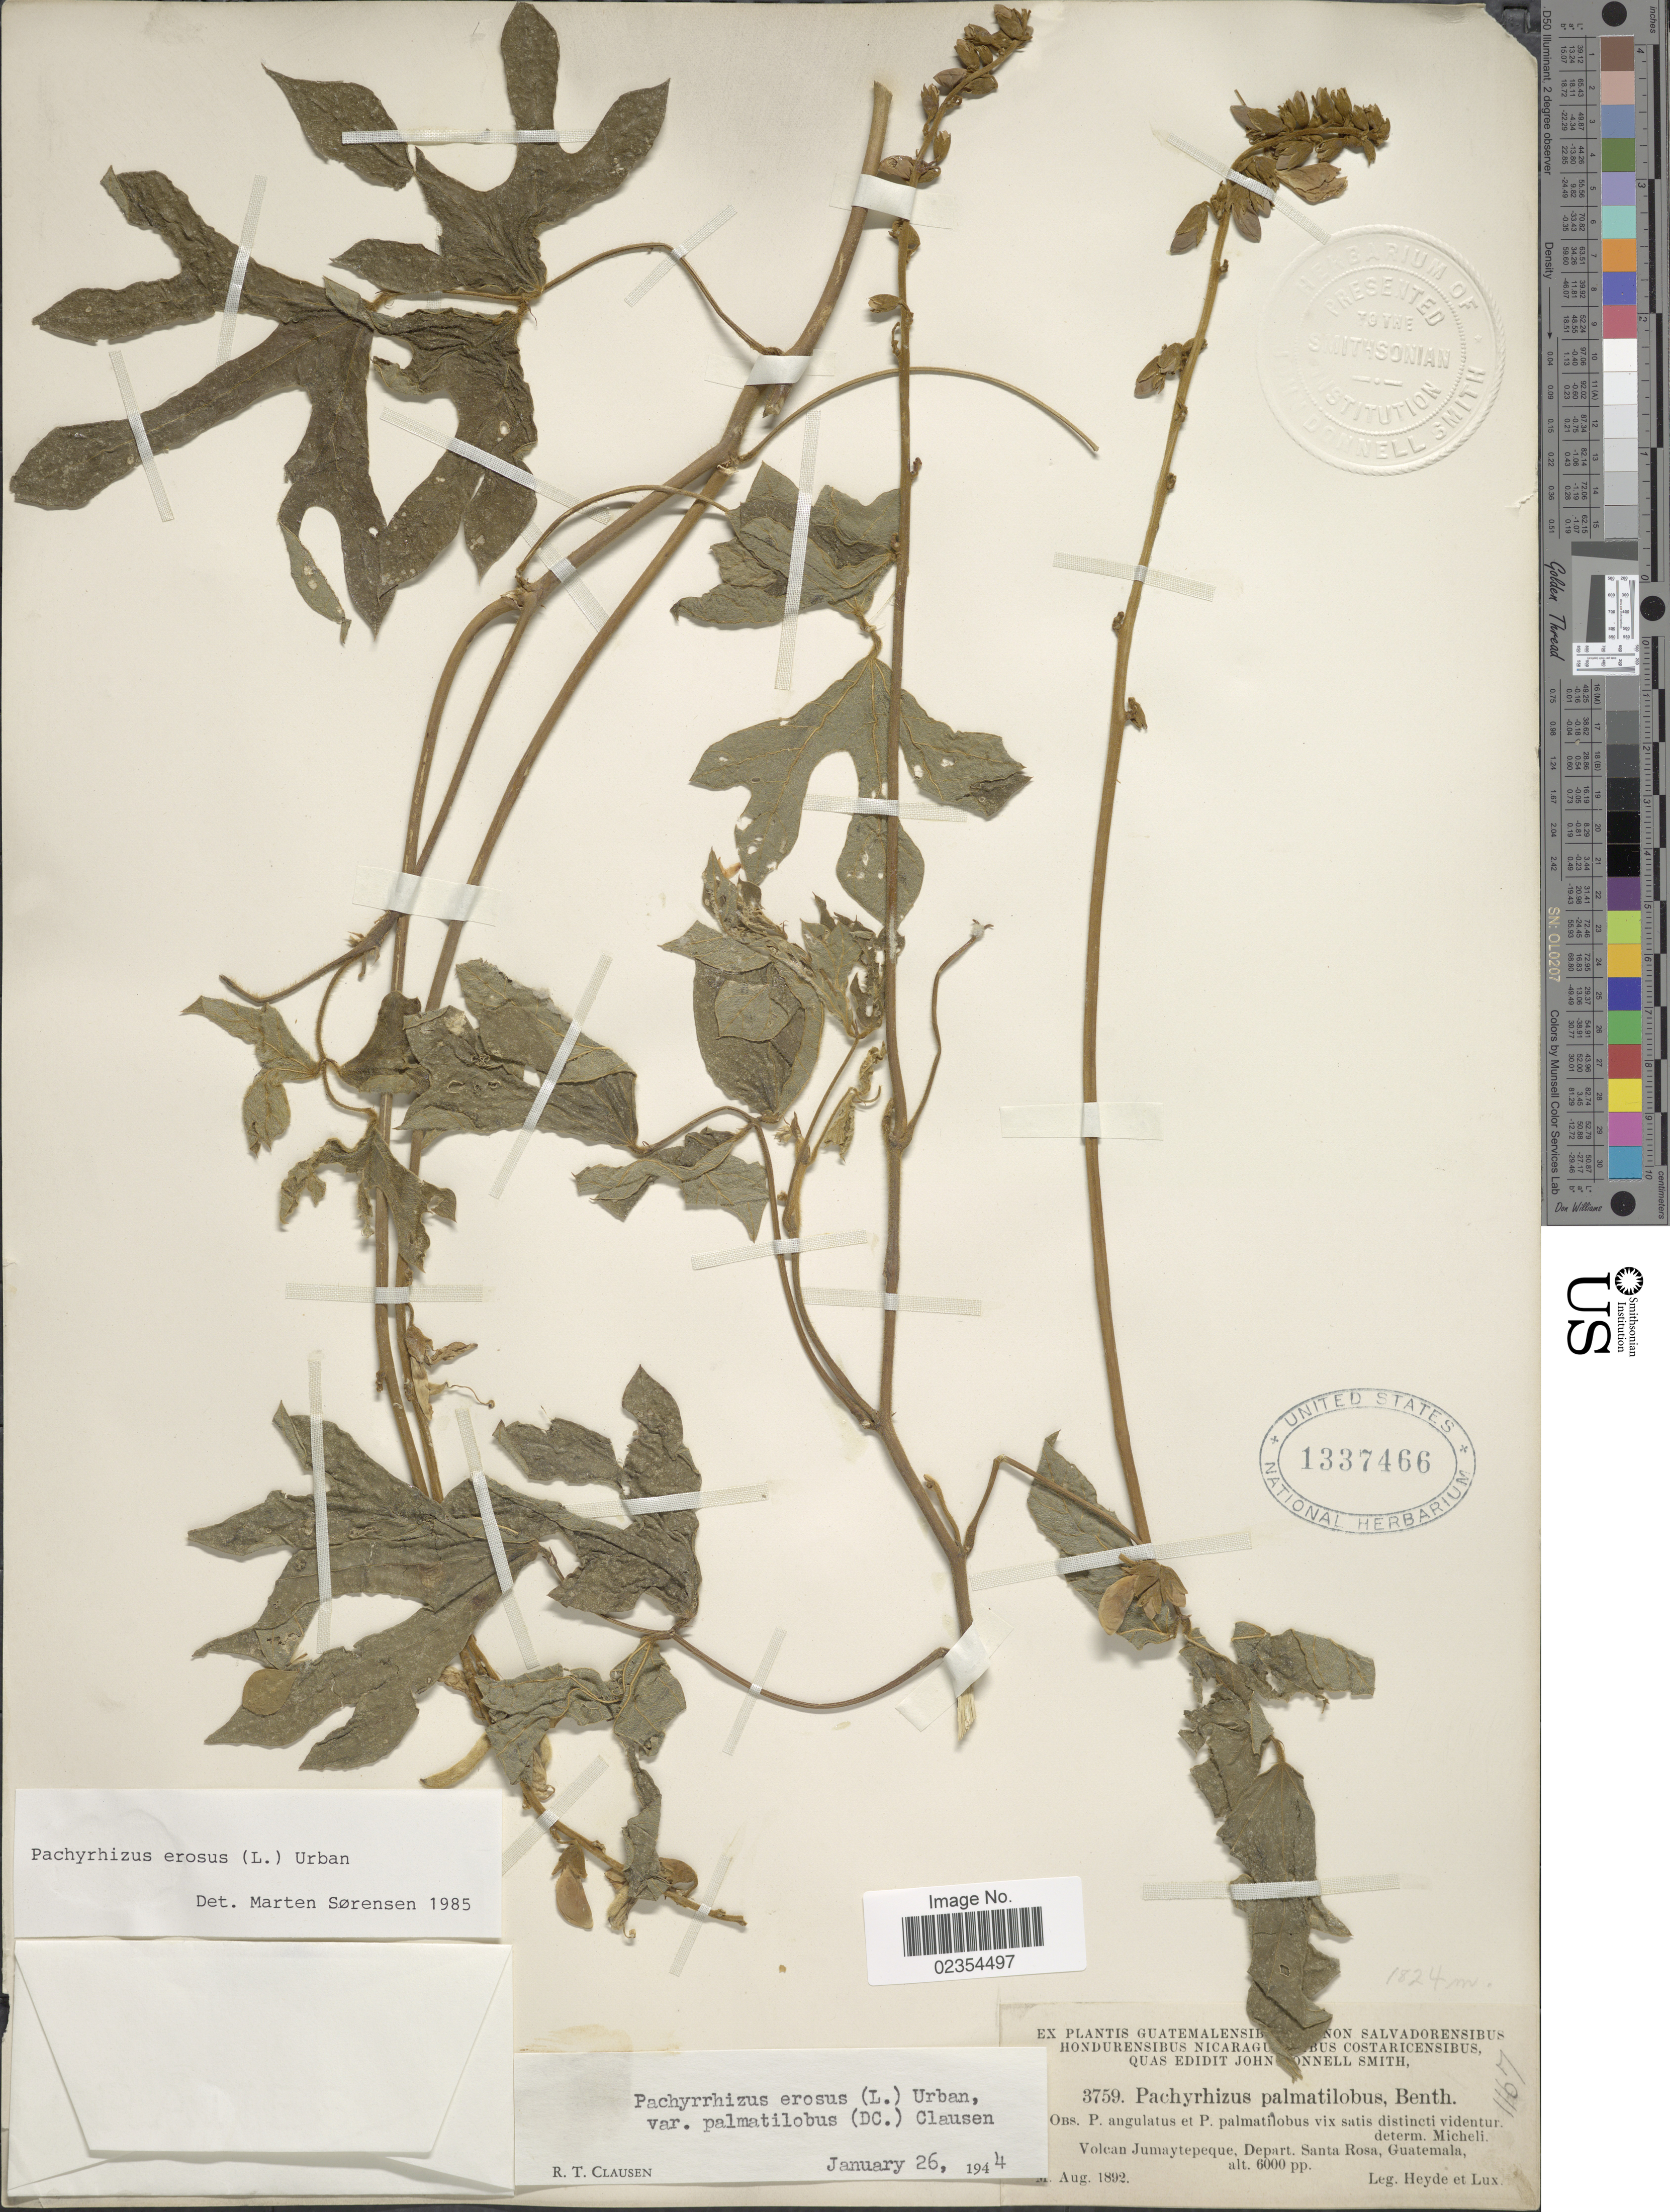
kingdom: Plantae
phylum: Tracheophyta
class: Magnoliopsida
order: Fabales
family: Fabaceae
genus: Pachyrhizus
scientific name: Pachyrhizus erosus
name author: (L.) Urb.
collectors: Heyde & Lux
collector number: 3759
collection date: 1892-08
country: Guatemala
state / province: Santa Rosa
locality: Volcan Jumaytepeque.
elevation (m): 1829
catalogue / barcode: US 1337466